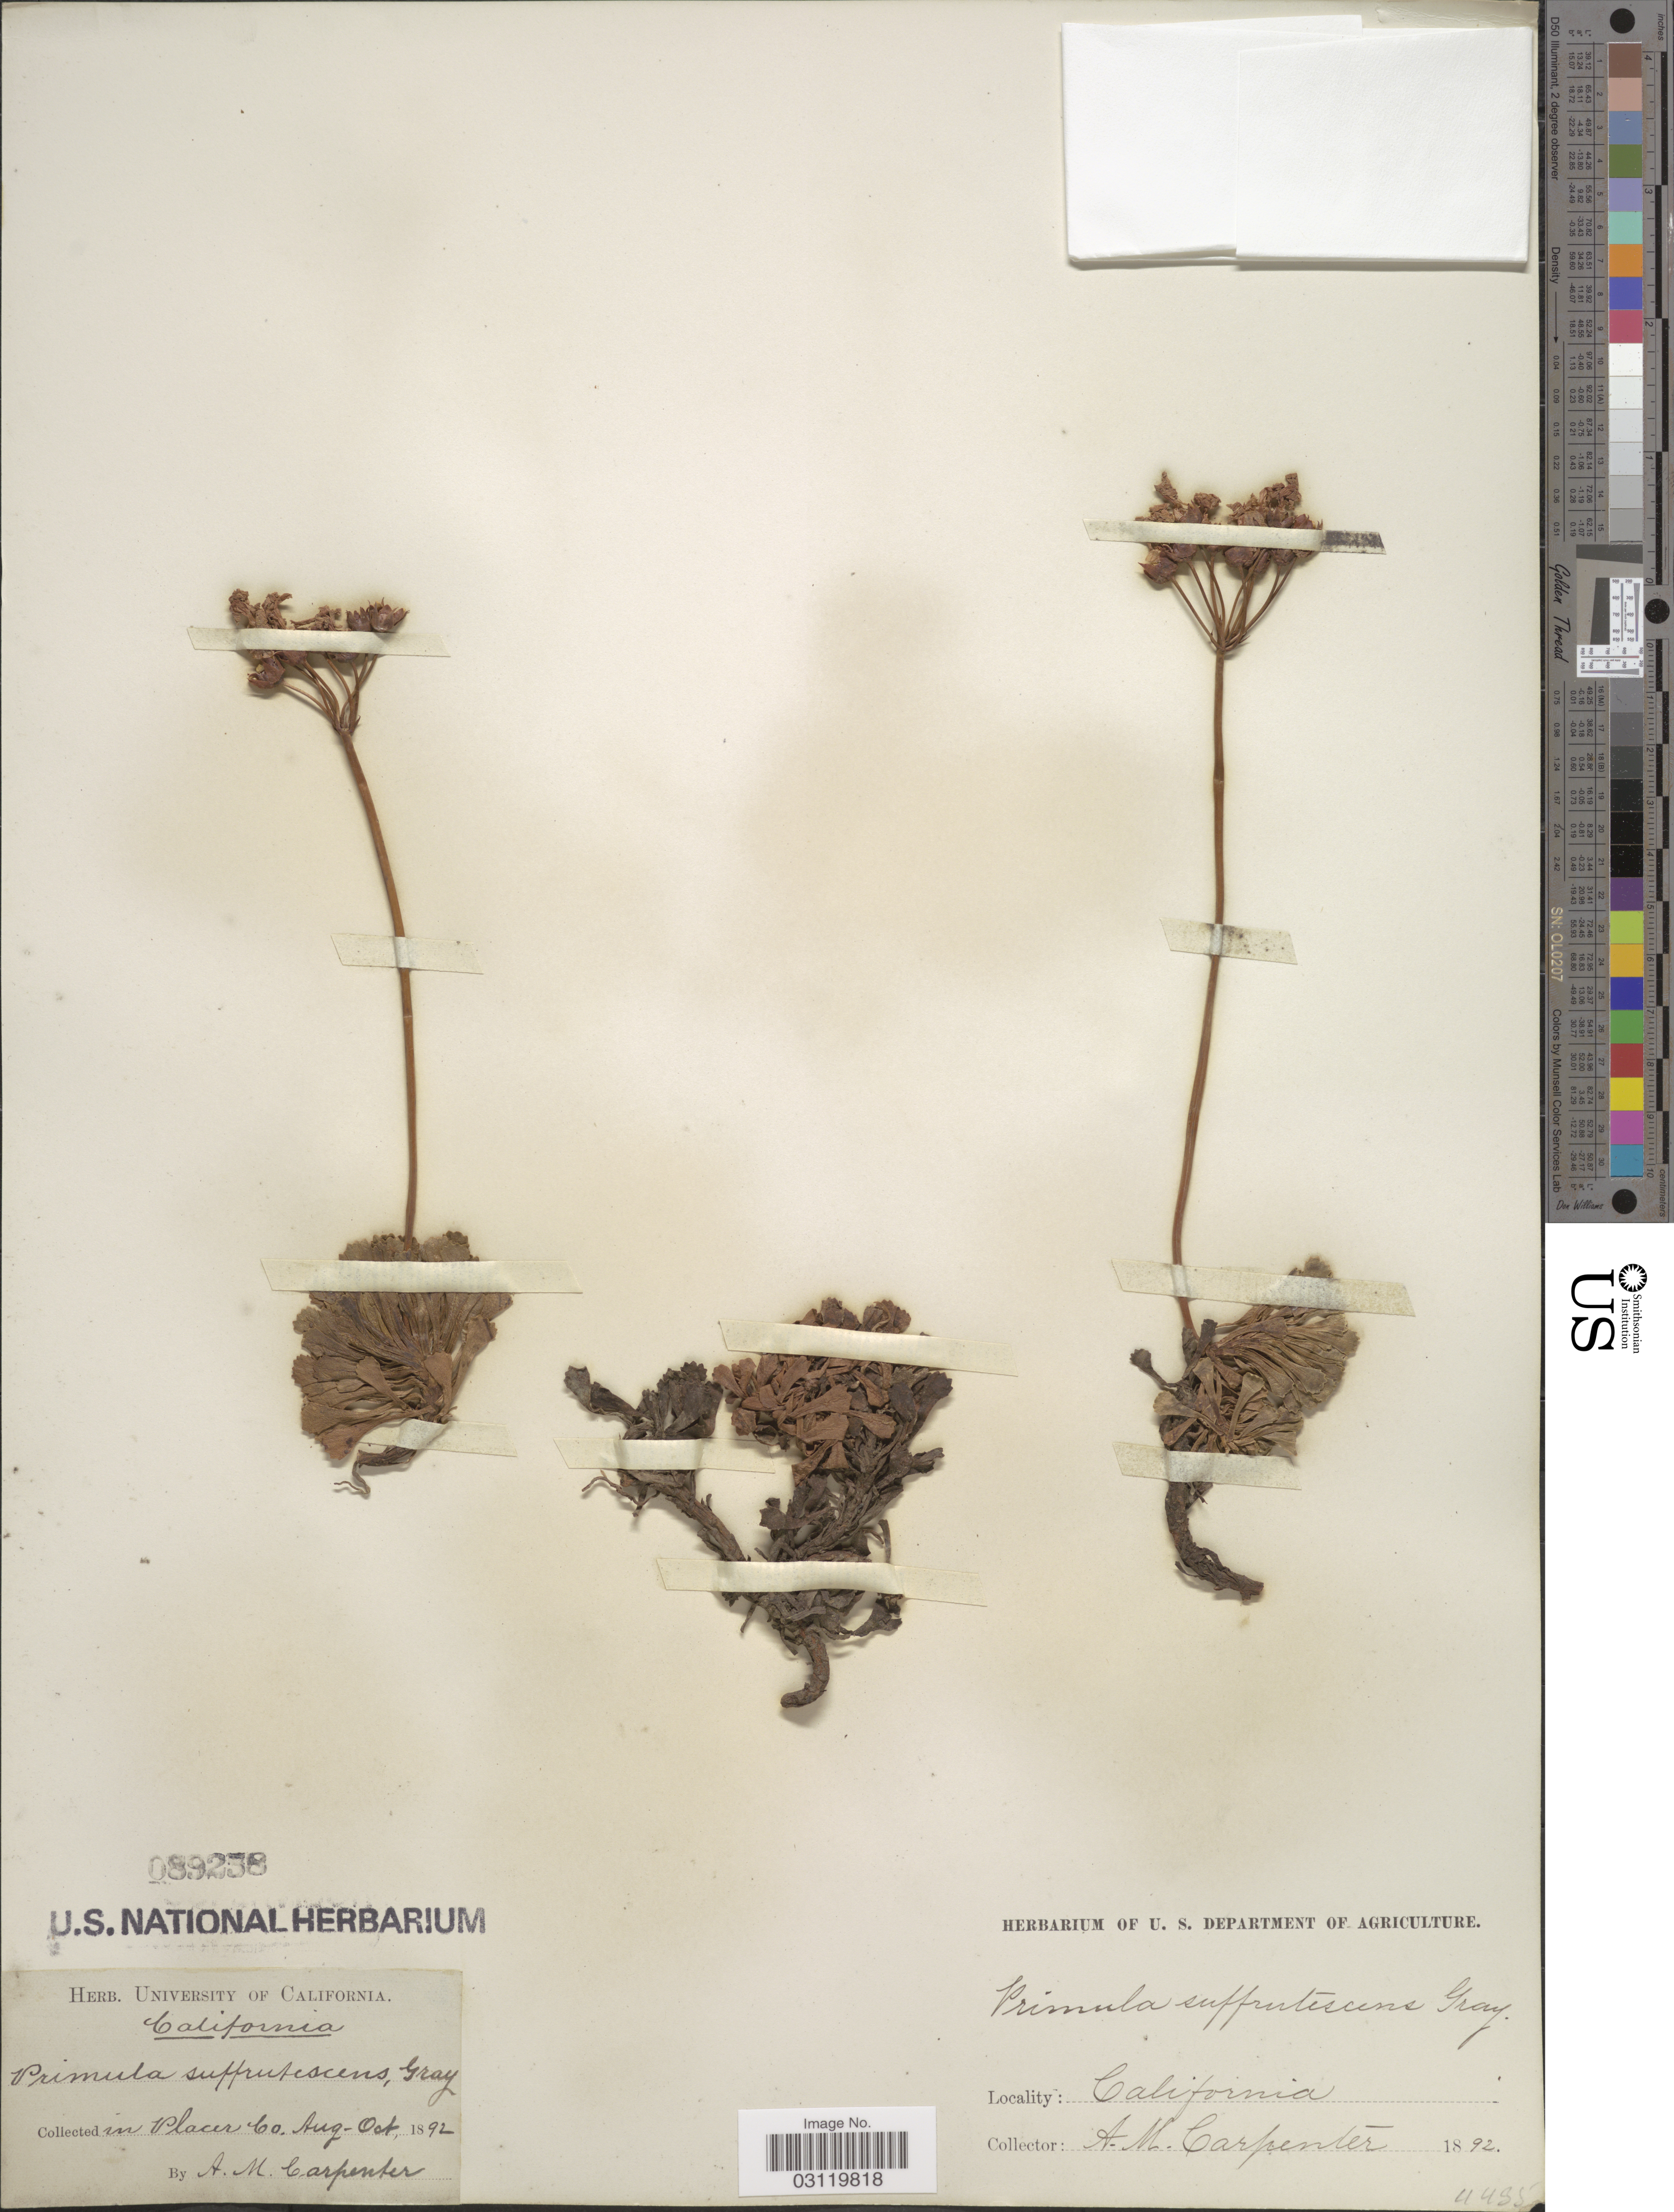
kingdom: Plantae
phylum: Tracheophyta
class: Magnoliopsida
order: Ericales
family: Primulaceae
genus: Primula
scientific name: Primula suffrutescens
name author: A. Gray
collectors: A. Carpenter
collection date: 1892-08/1892-10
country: United States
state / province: California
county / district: Placer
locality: Placer Co.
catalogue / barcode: US 89258